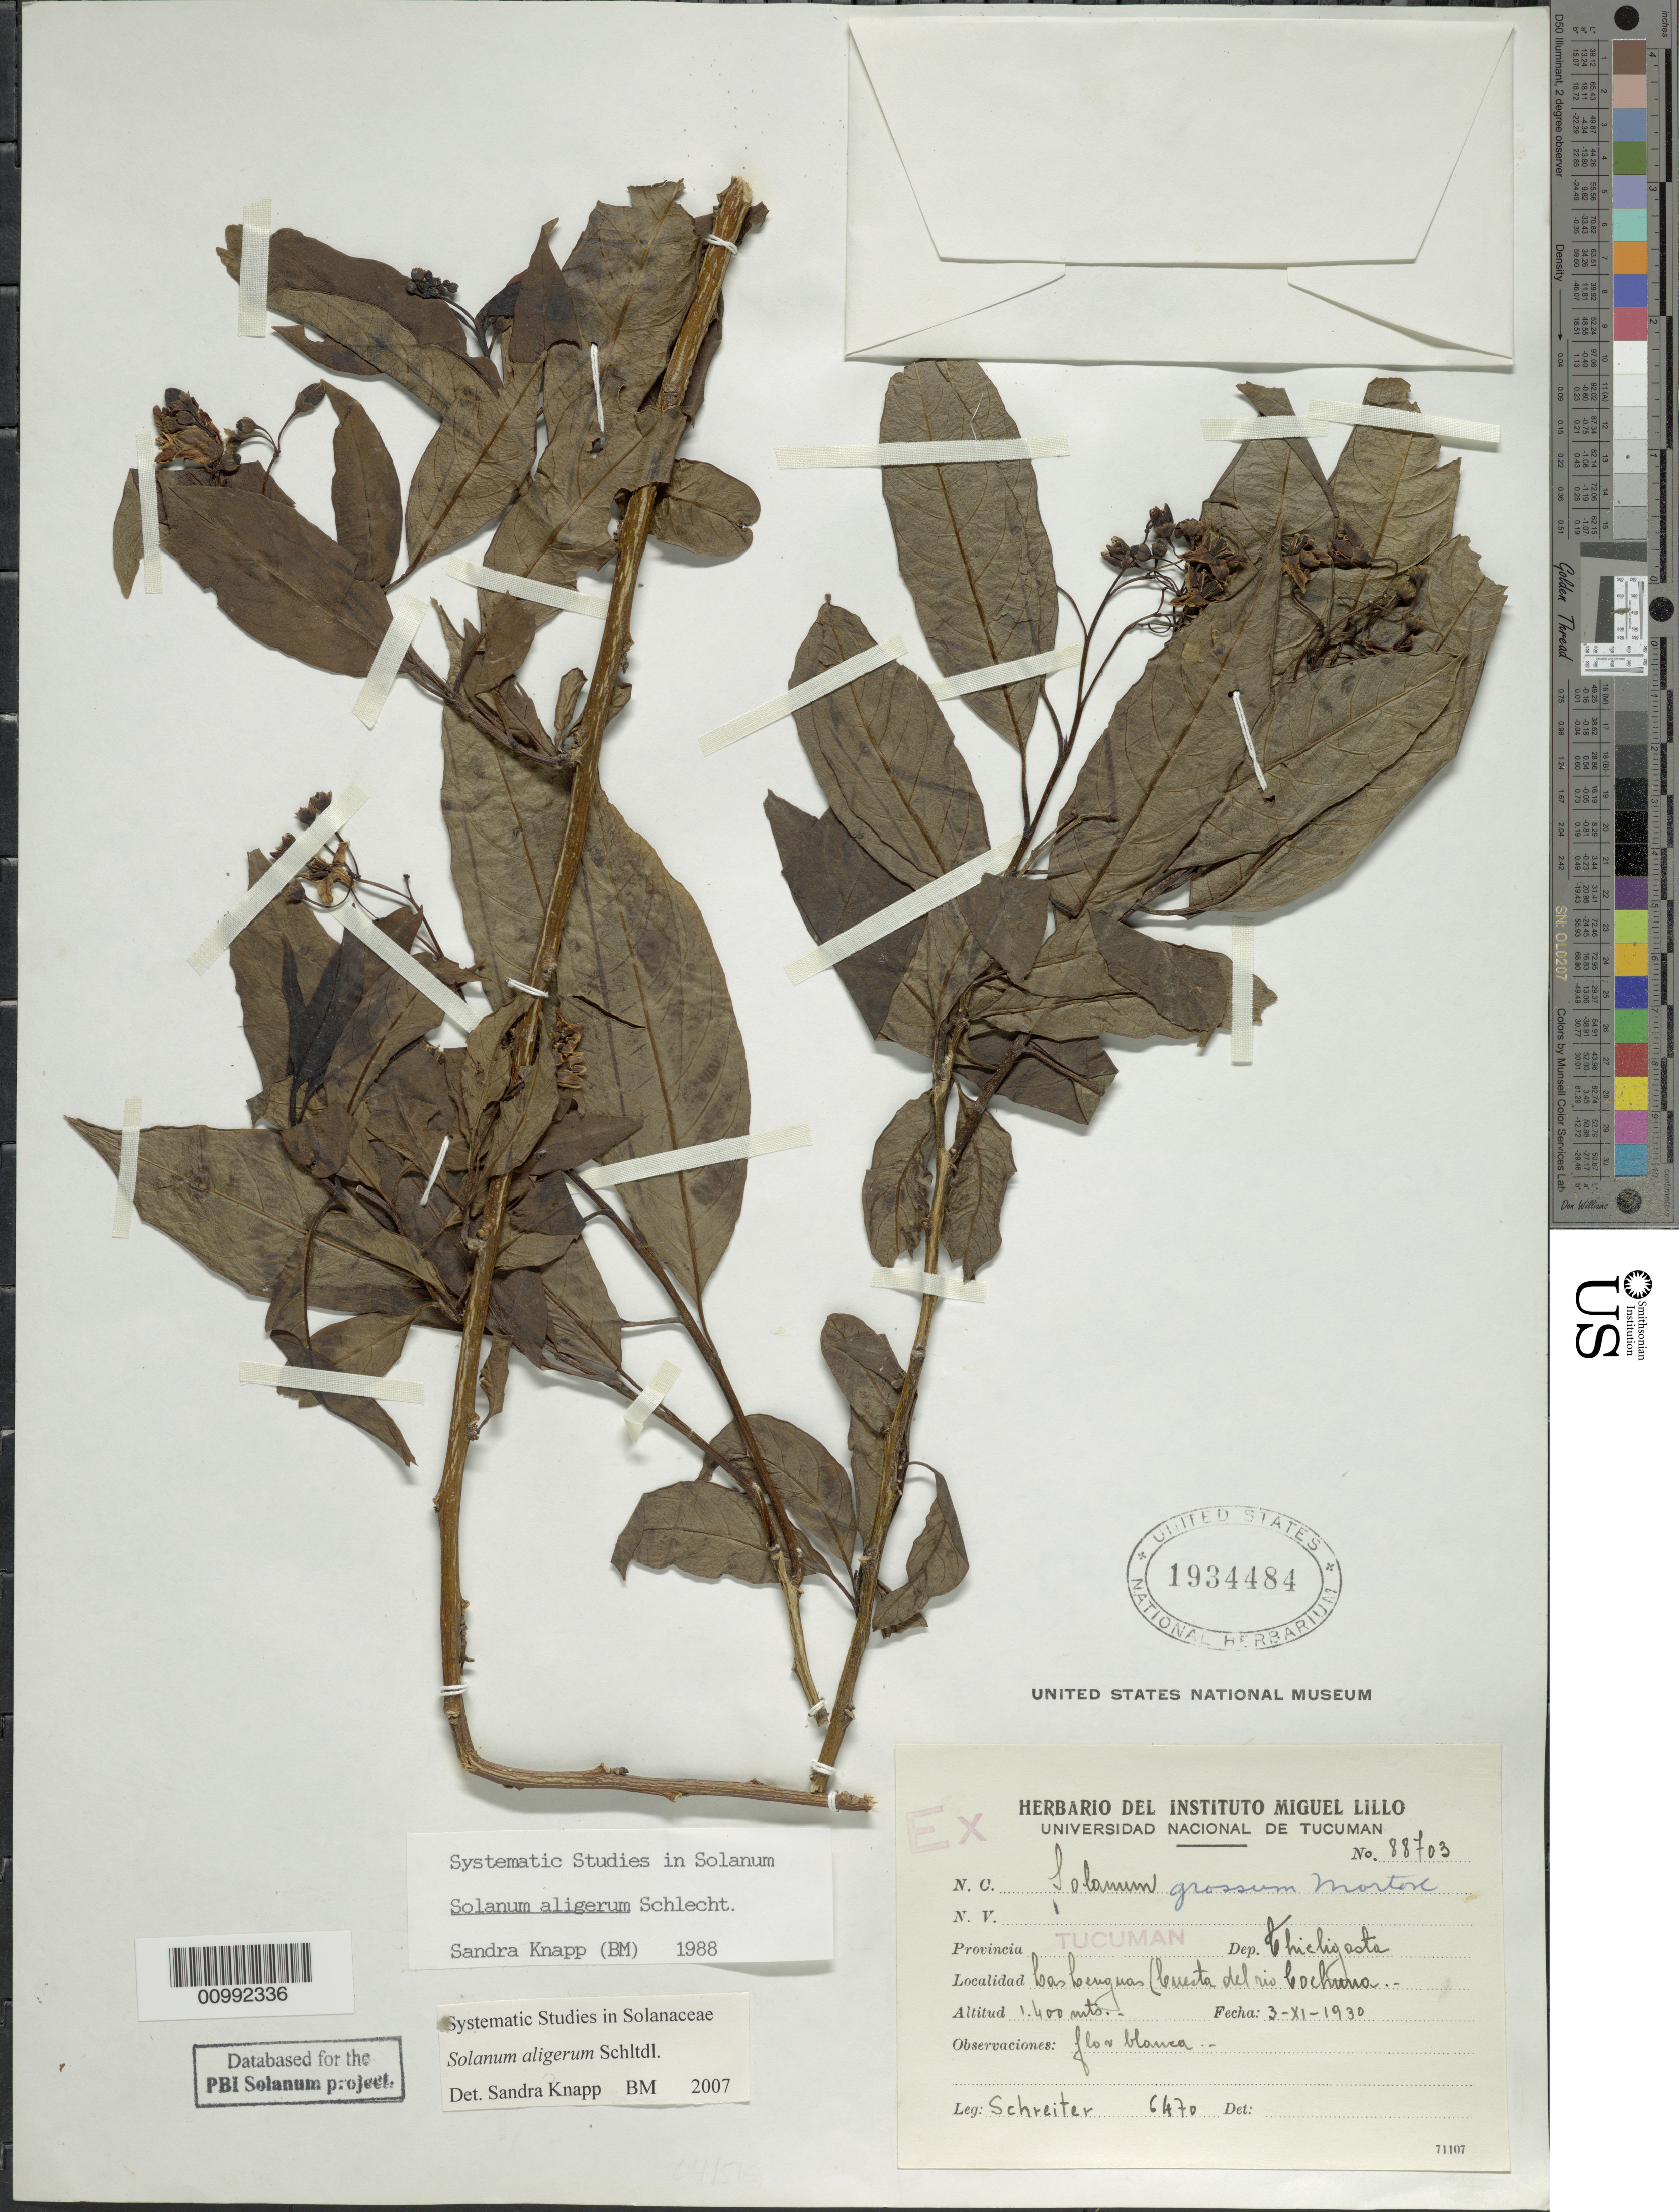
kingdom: Plantae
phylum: Tracheophyta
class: Magnoliopsida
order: Solanales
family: Solanaceae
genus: Solanum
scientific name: Solanum aligerum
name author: Schltdl.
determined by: Knapp, S. D.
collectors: R. Schreiter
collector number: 6470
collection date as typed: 3 Nov 1930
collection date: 1930-11-03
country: Argentina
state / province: Tucumán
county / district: Chichigasta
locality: cuesta del Rio Cochuma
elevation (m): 1400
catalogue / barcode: US 1934484